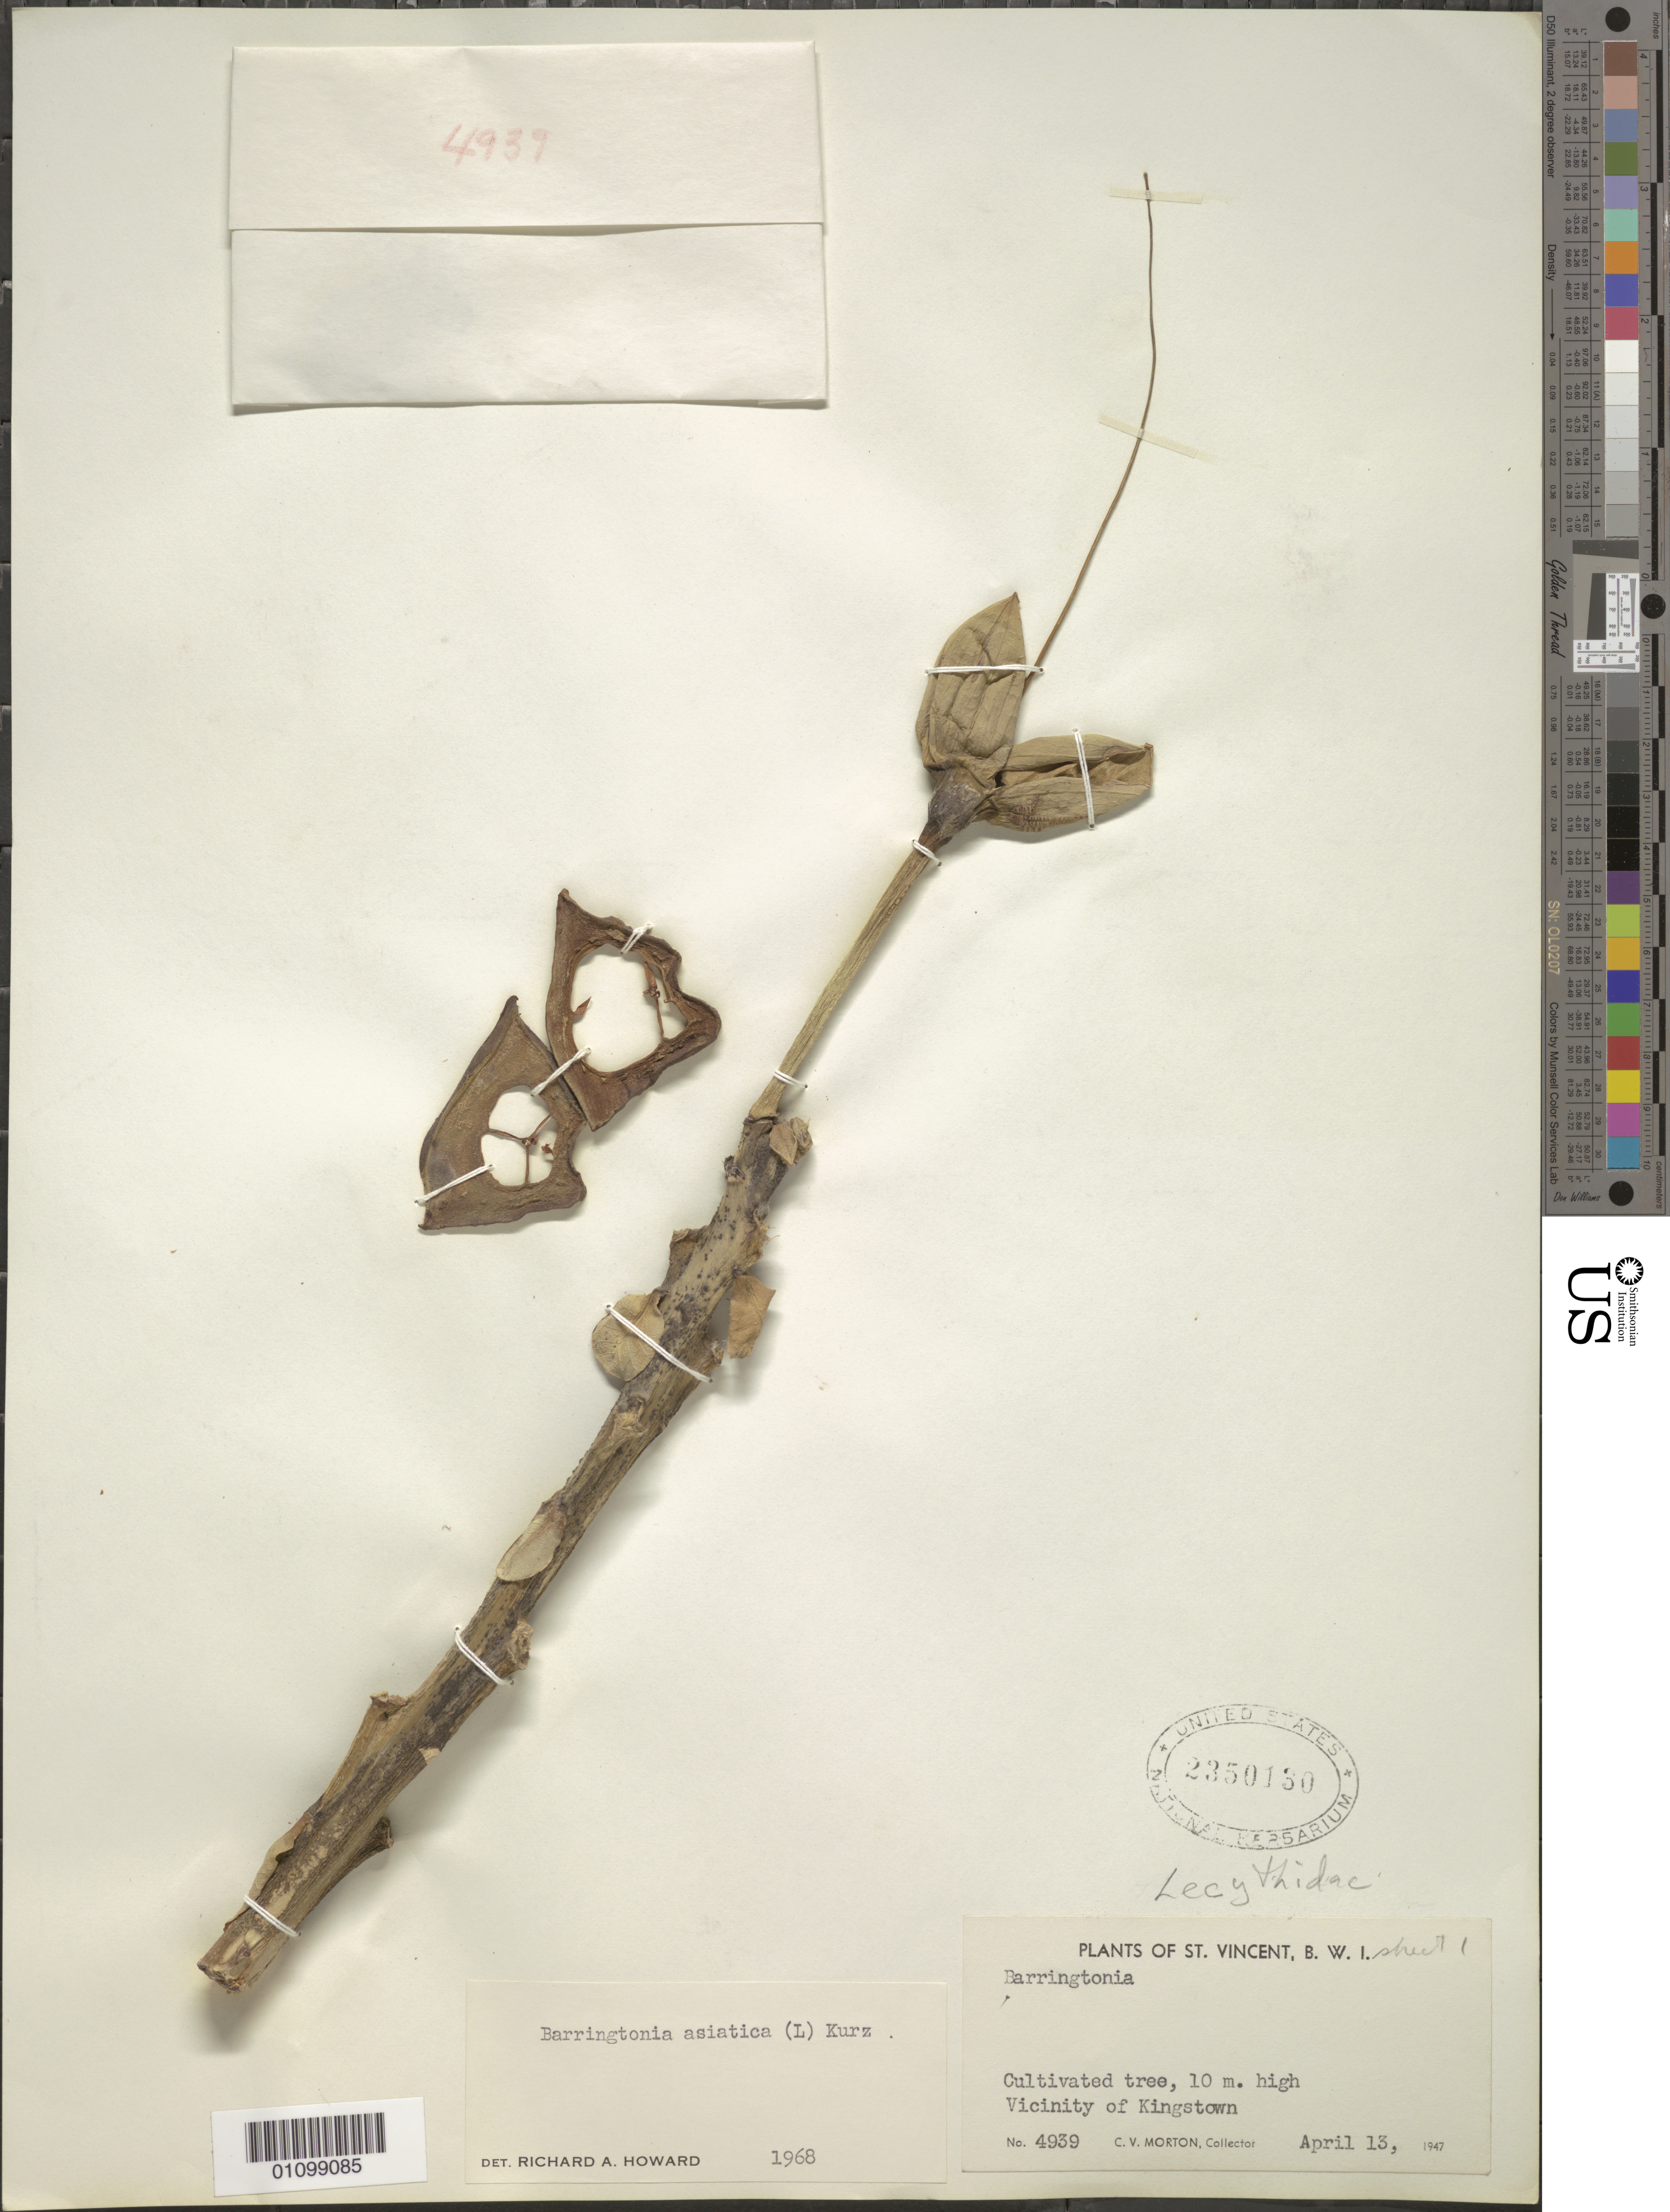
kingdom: Plantae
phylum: Tracheophyta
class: Magnoliopsida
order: Ericales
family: Lecythidaceae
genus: Barringtonia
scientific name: Barringtonia asiatica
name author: (L.) Kurz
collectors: C. V. Morton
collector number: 4939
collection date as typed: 13 Apr 1947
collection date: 1947-04-13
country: St. Vincent - Grenadines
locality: Vicinity of Kingstown.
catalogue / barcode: US 2350130